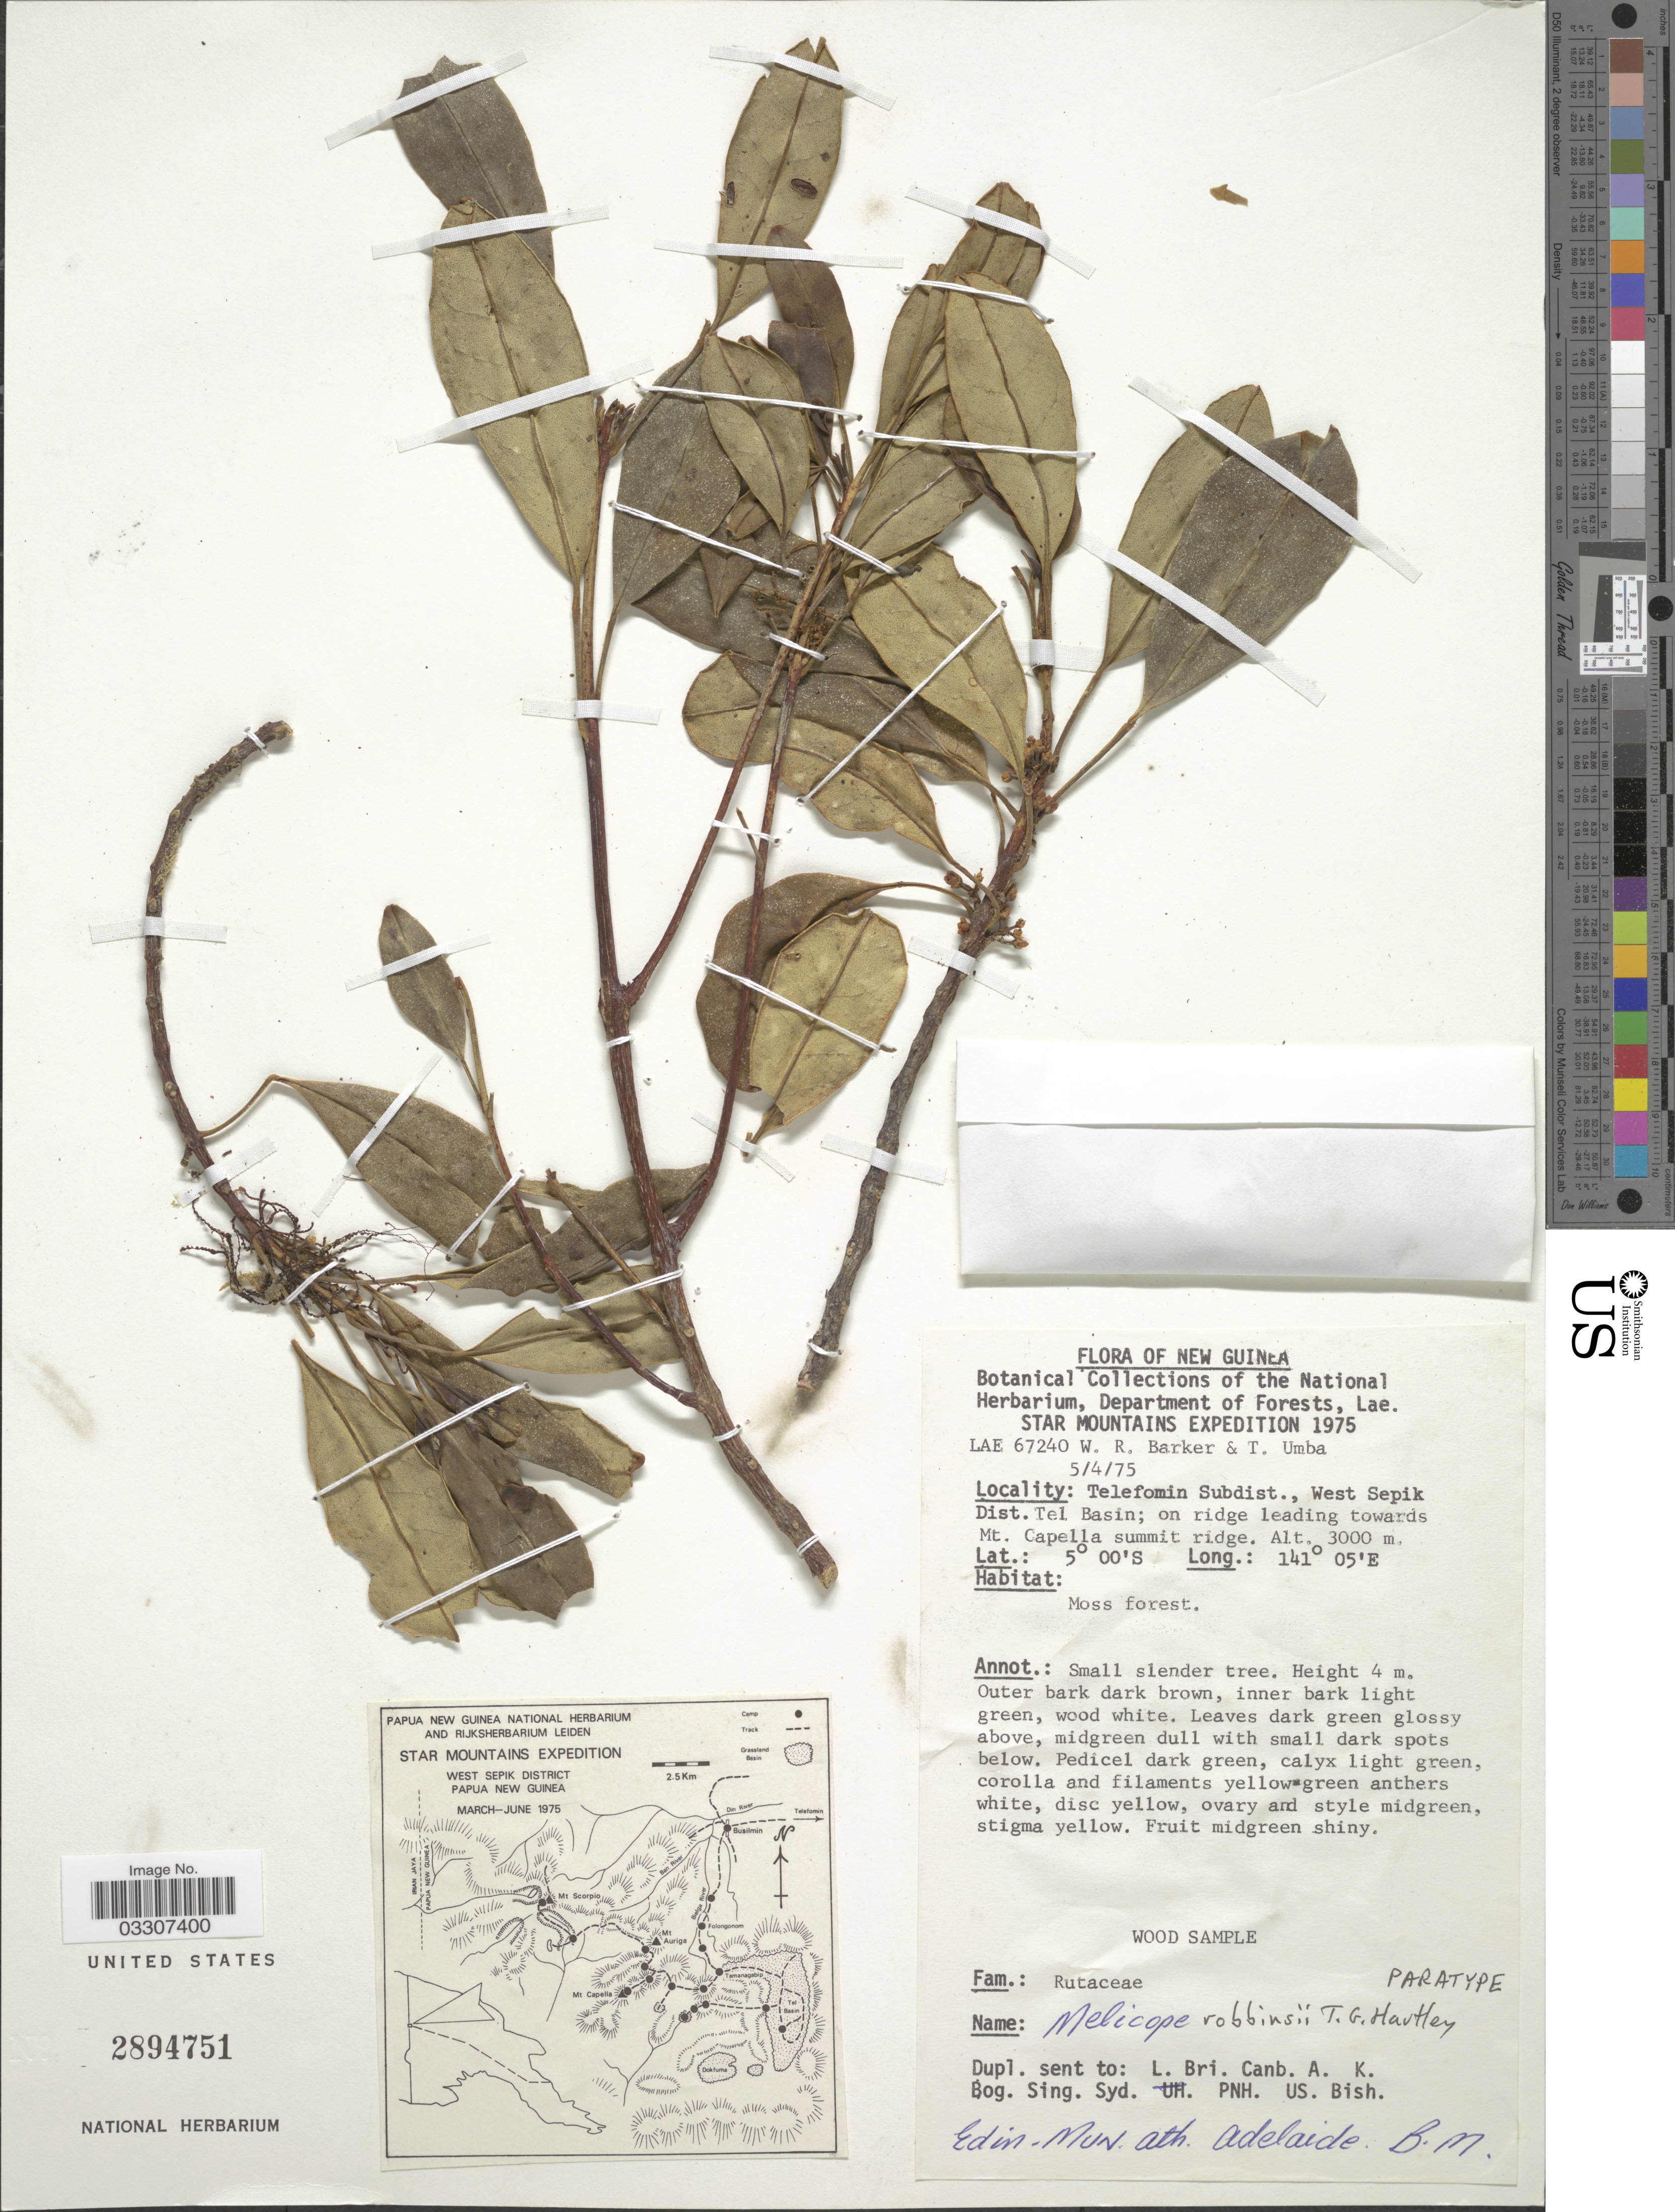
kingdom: Plantae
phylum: Tracheophyta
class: Magnoliopsida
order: Sapindales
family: Rutaceae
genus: Melicope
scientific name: Melicope robbinsii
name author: T.G. Hartley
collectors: W. R. Barker & T. Umba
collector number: LAE 67240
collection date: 1975-04-05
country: Papua New Guinea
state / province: Sandaun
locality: New Guinea. Telefomin Subdist., West Sepik Dist. Tel Basin; on ridge leading towards Mt. Capella summit ridge.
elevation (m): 3000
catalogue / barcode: US 2894751